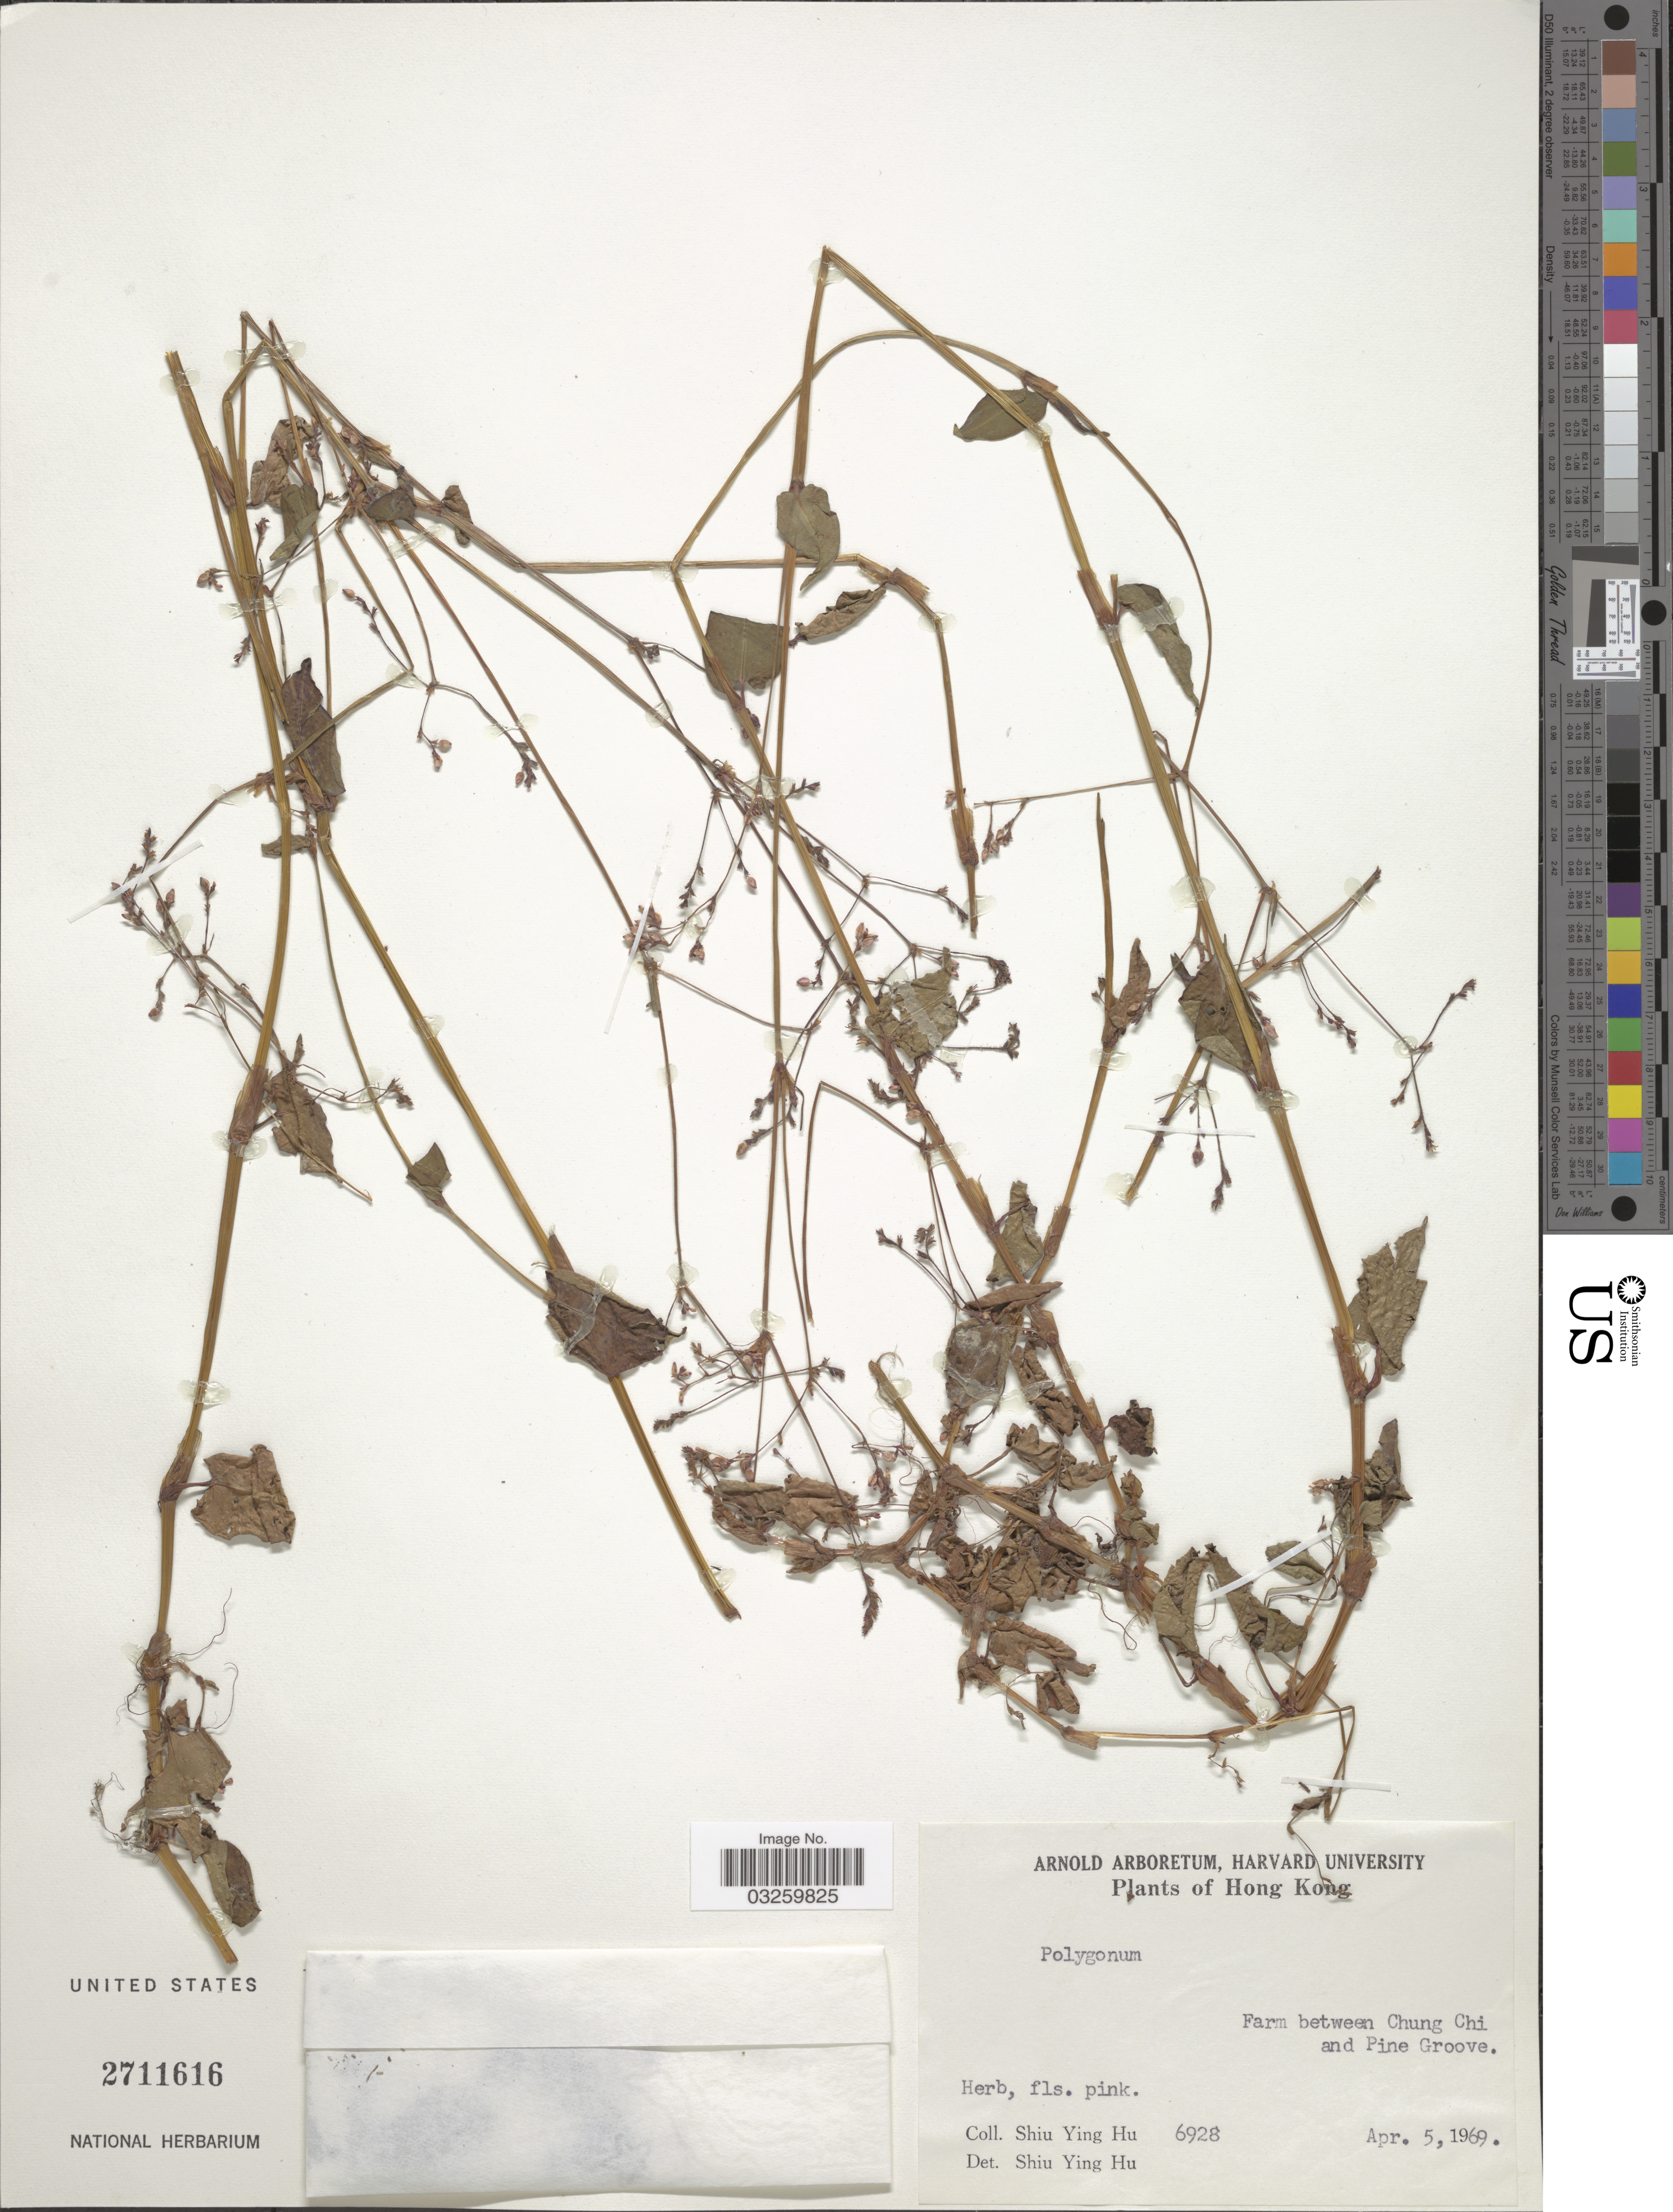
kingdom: Plantae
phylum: Tracheophyta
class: Magnoliopsida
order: Caryophyllales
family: Polygonaceae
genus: Polygonum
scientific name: Polygonum sp.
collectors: S. Y. Hu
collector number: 6928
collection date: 1969-04-05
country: China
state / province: Hong Kong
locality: Farm between Chung Chi and Pine Groove.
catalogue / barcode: US 2711616